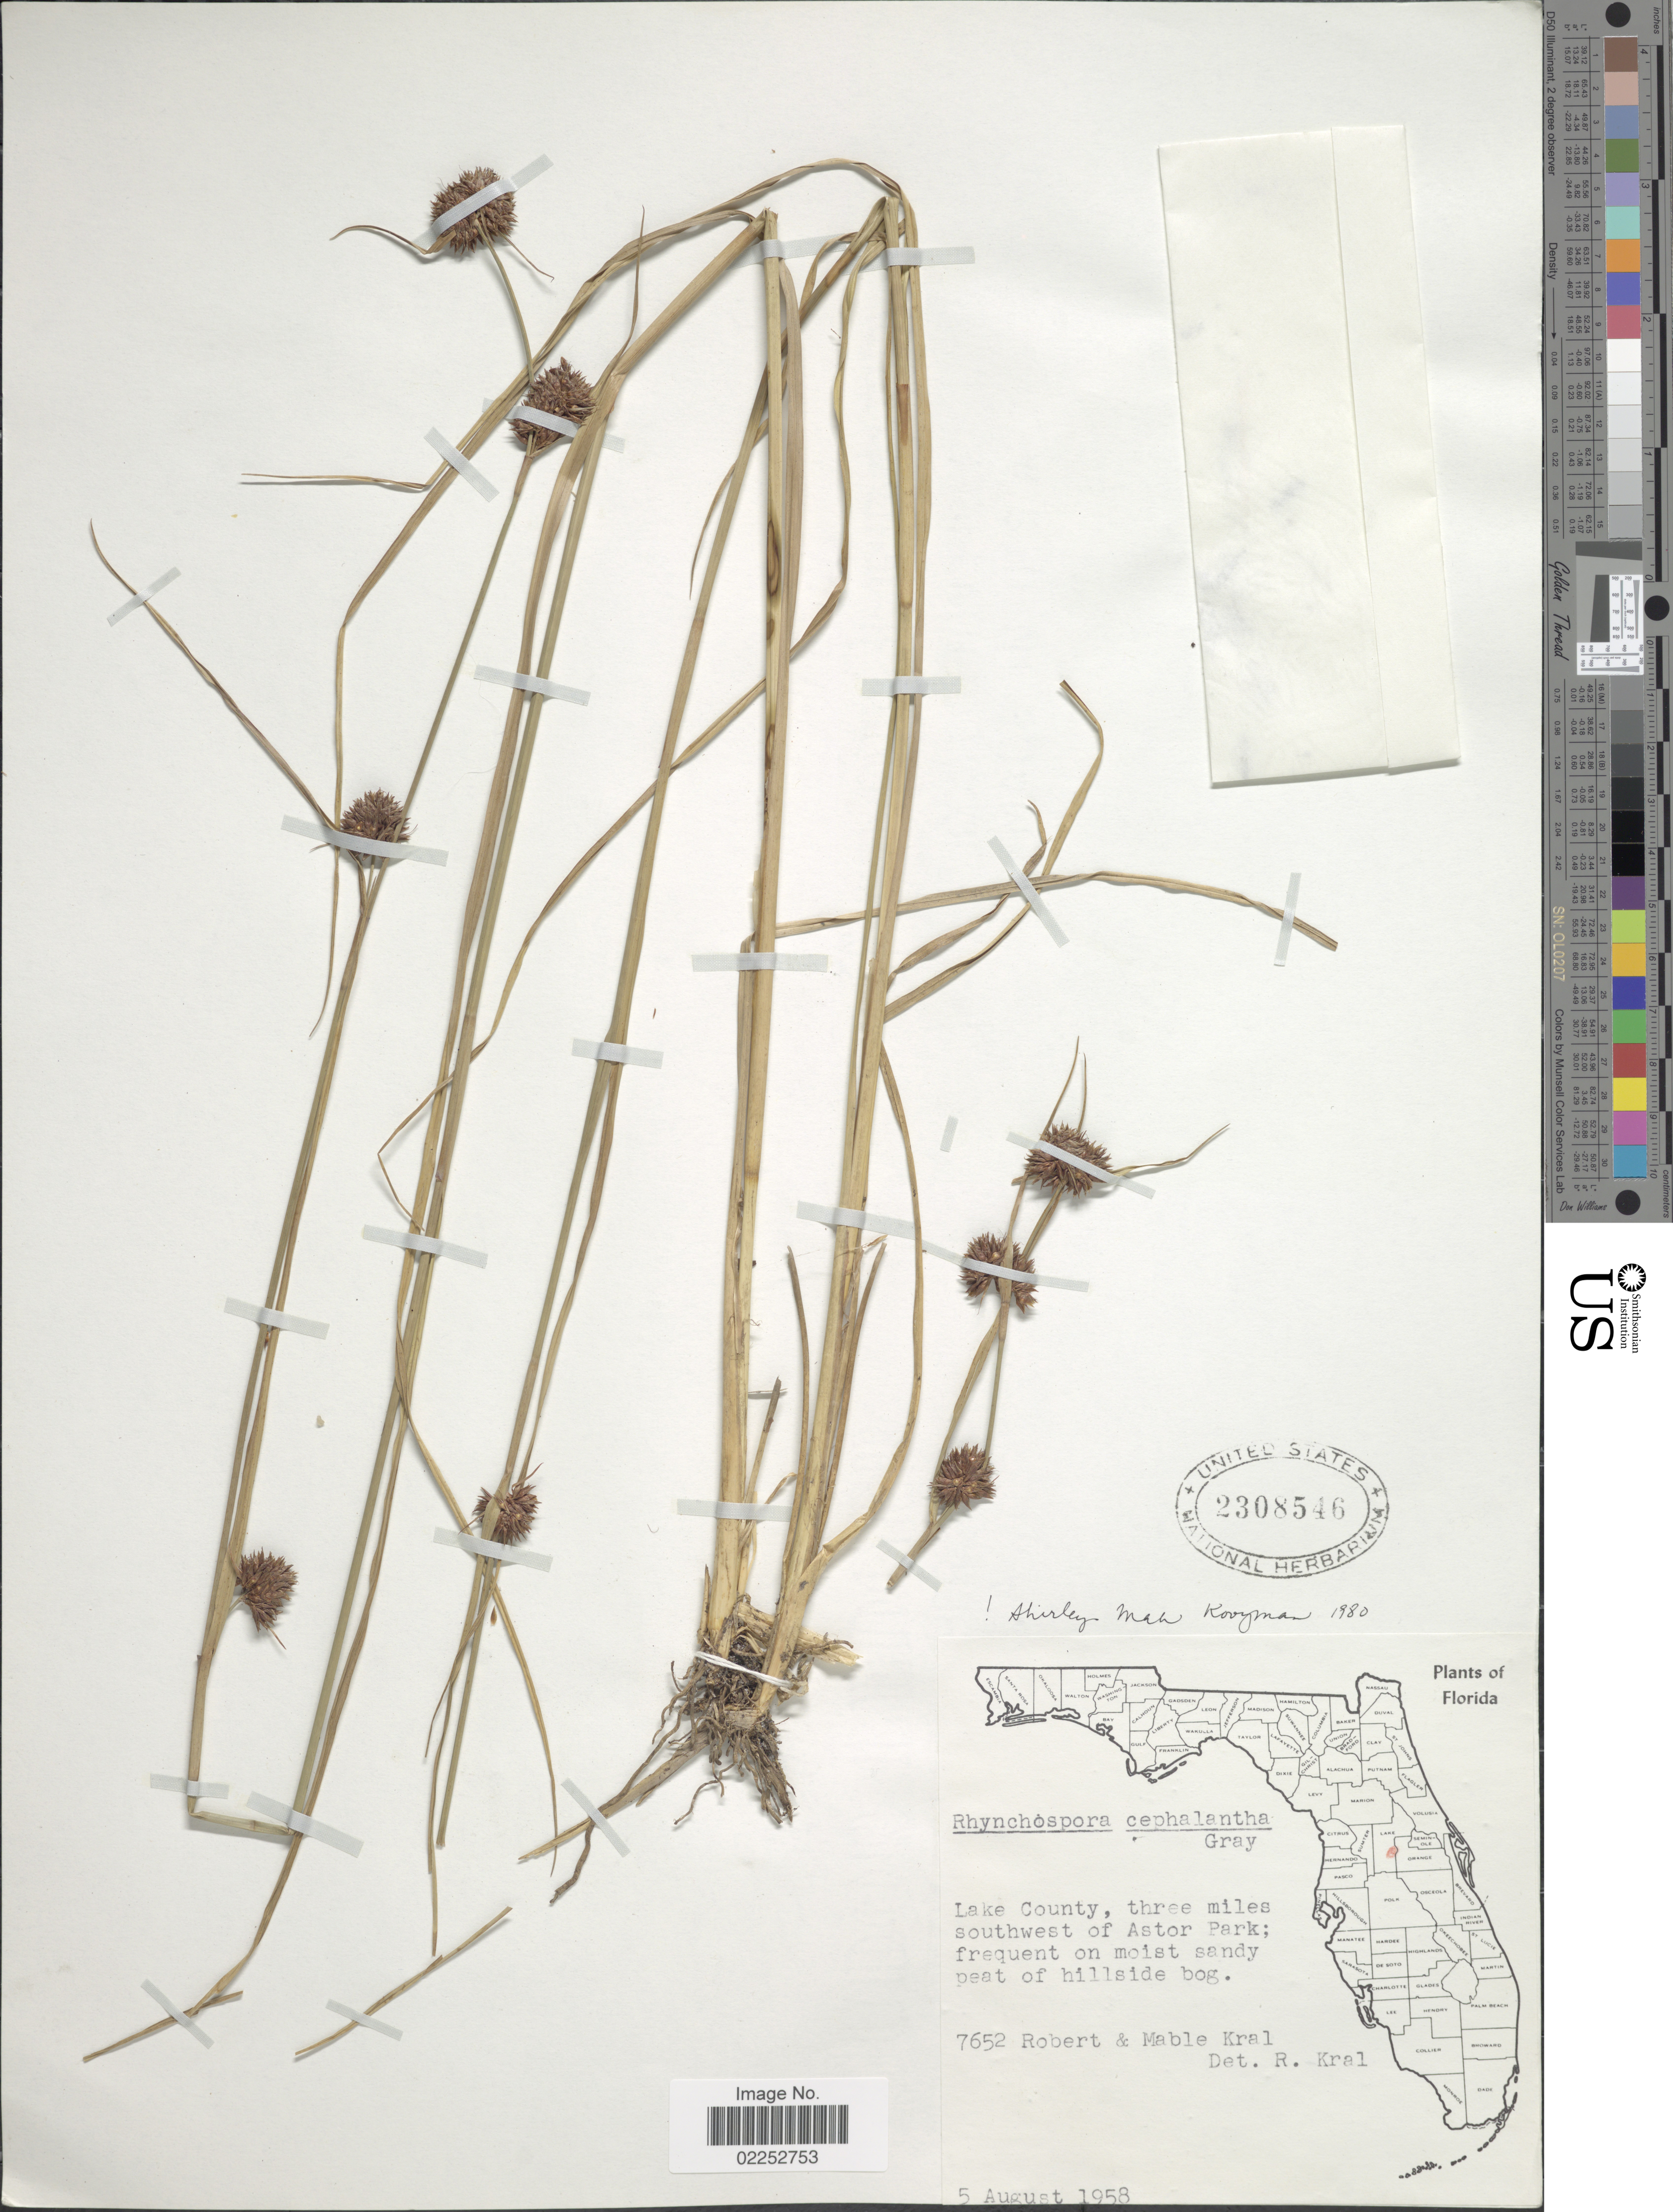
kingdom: Plantae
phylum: Tracheophyta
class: Liliopsida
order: Poales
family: Cyperaceae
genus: Rhynchospora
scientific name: Rhynchospora cephalantha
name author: A. Gray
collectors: R. Kral & M. Kral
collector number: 7652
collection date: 1958-08-05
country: United States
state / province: Florida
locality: Lake County, three miles southwest of Astor Park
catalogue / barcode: US 2308546